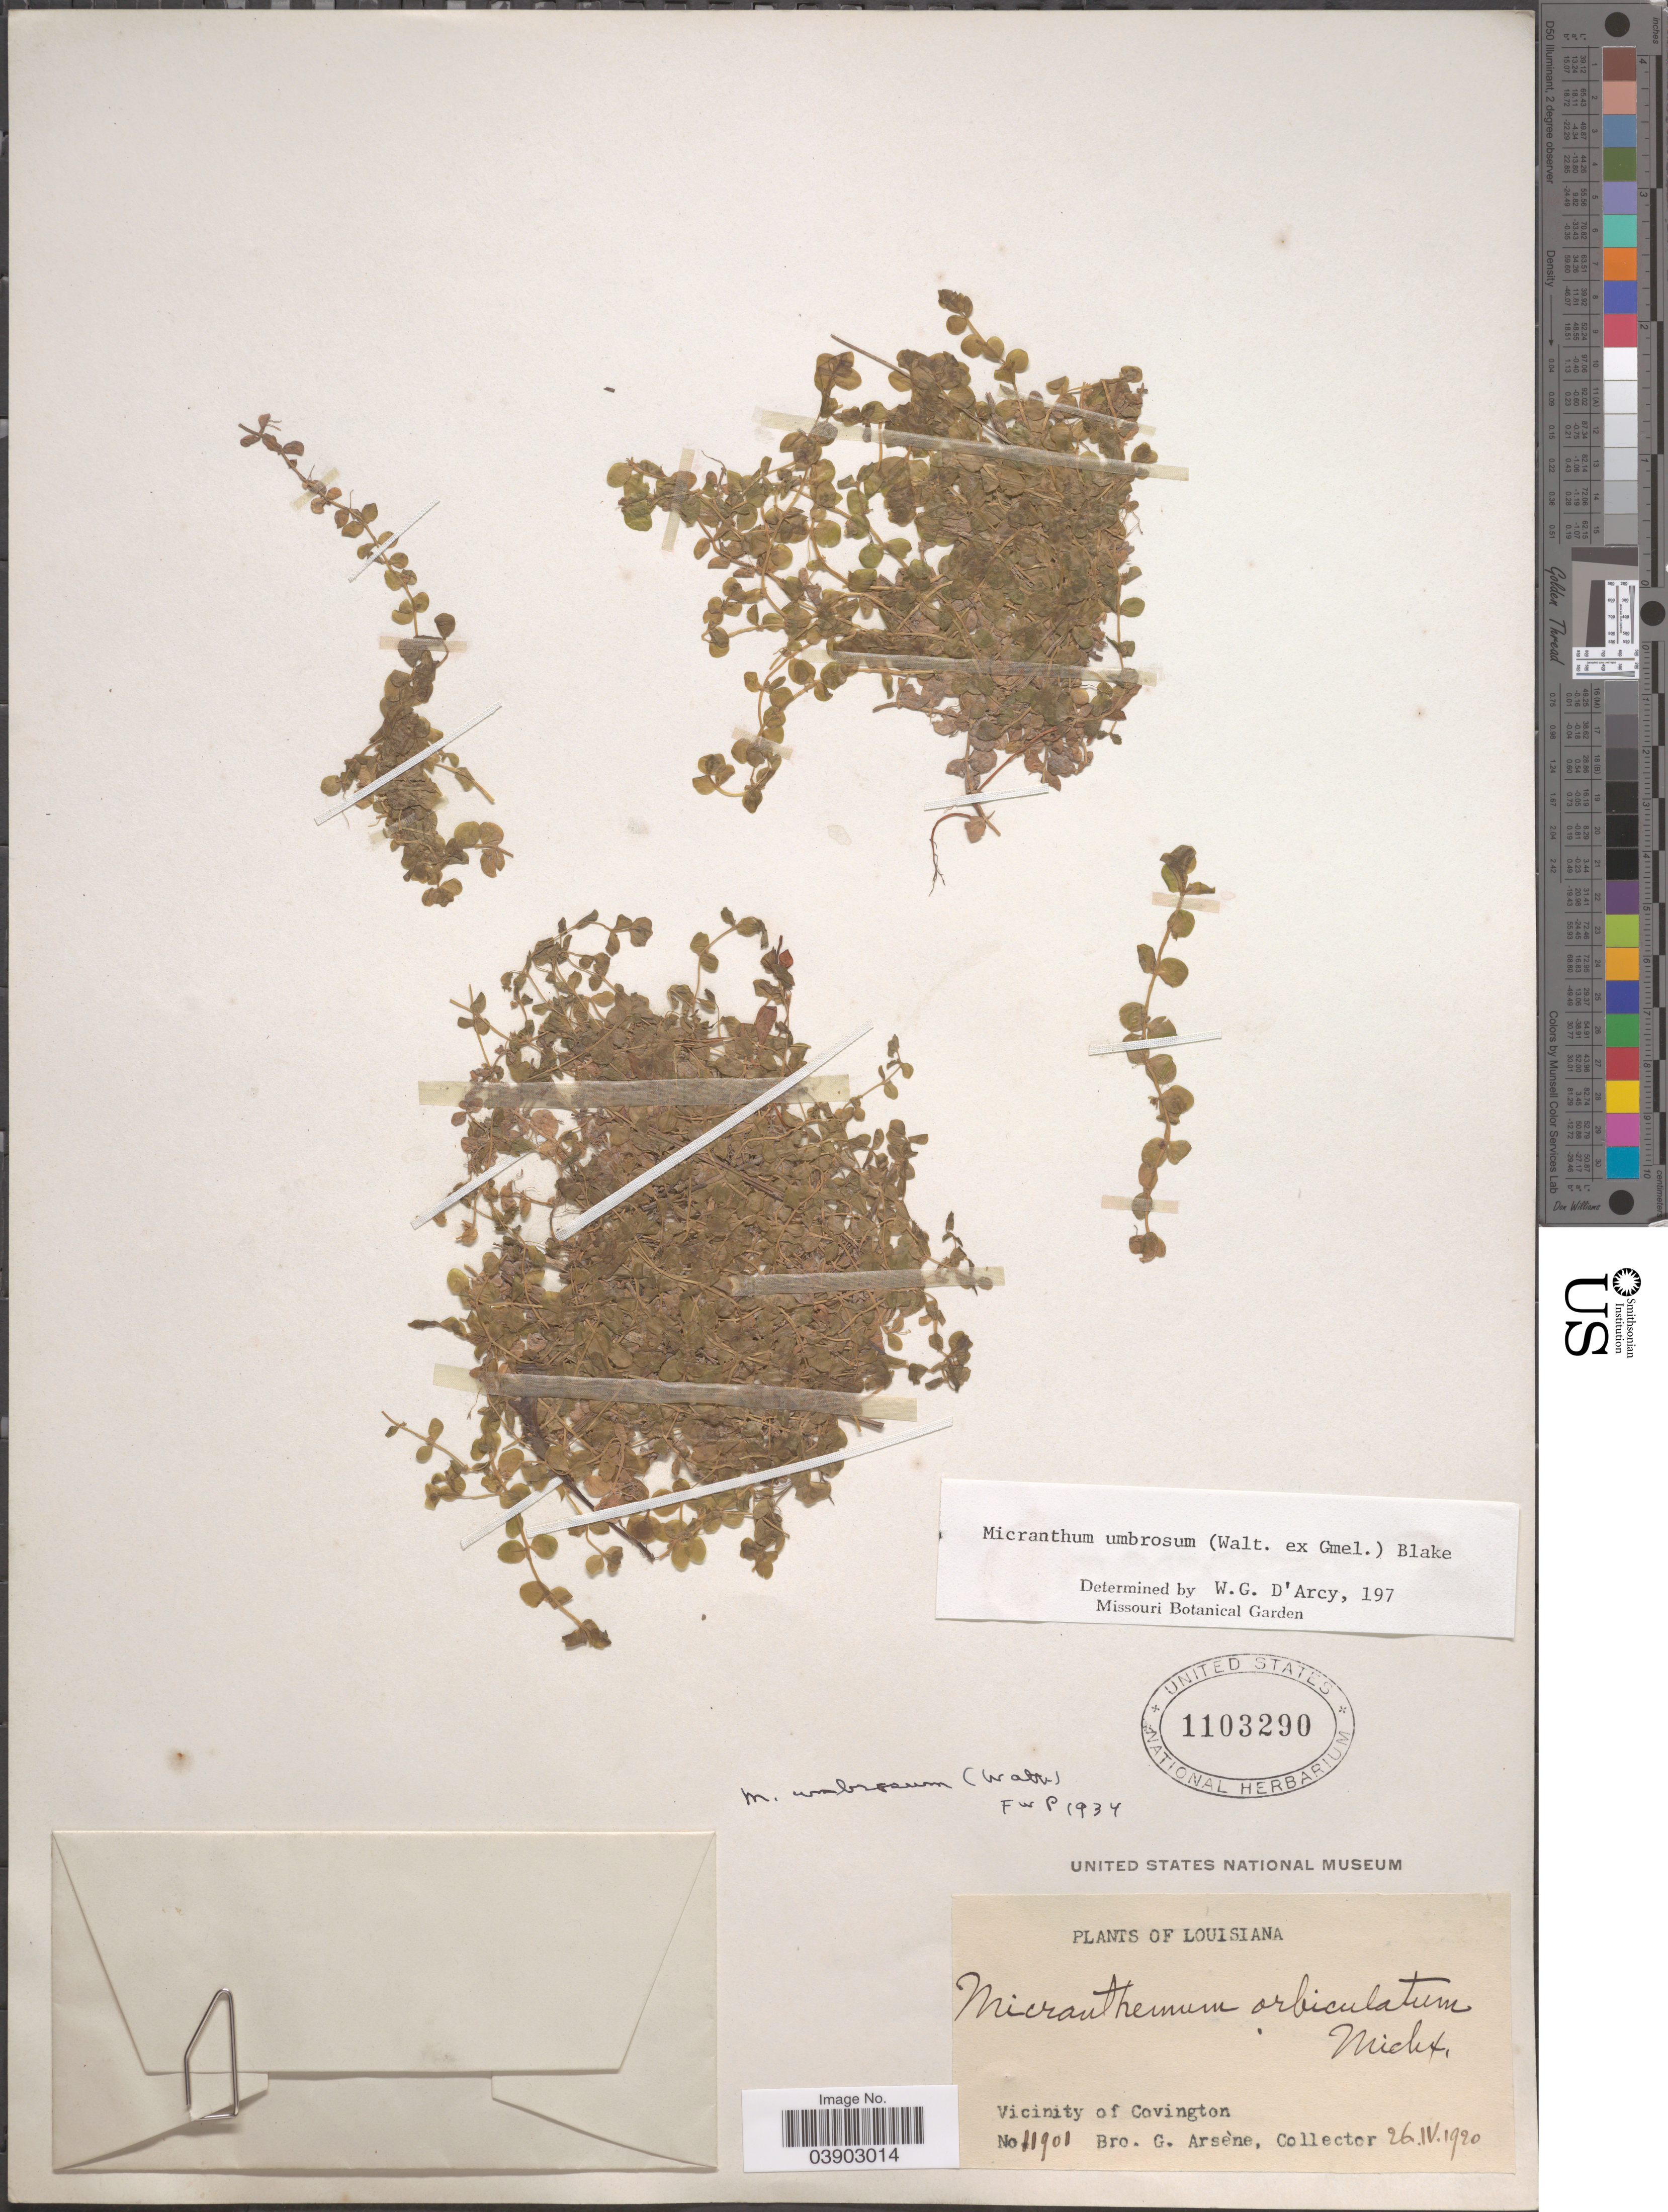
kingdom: Plantae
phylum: Tracheophyta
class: Magnoliopsida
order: Lamiales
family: Linderniaceae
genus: Micranthemum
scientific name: Micranthemum umbrosum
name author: (J.F. Gmel.) S.F. Blake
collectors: Bro. G. Arsène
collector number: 11901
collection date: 1920-04-26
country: United States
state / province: Louisiana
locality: Vicinity of Covington.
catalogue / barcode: US 1103290